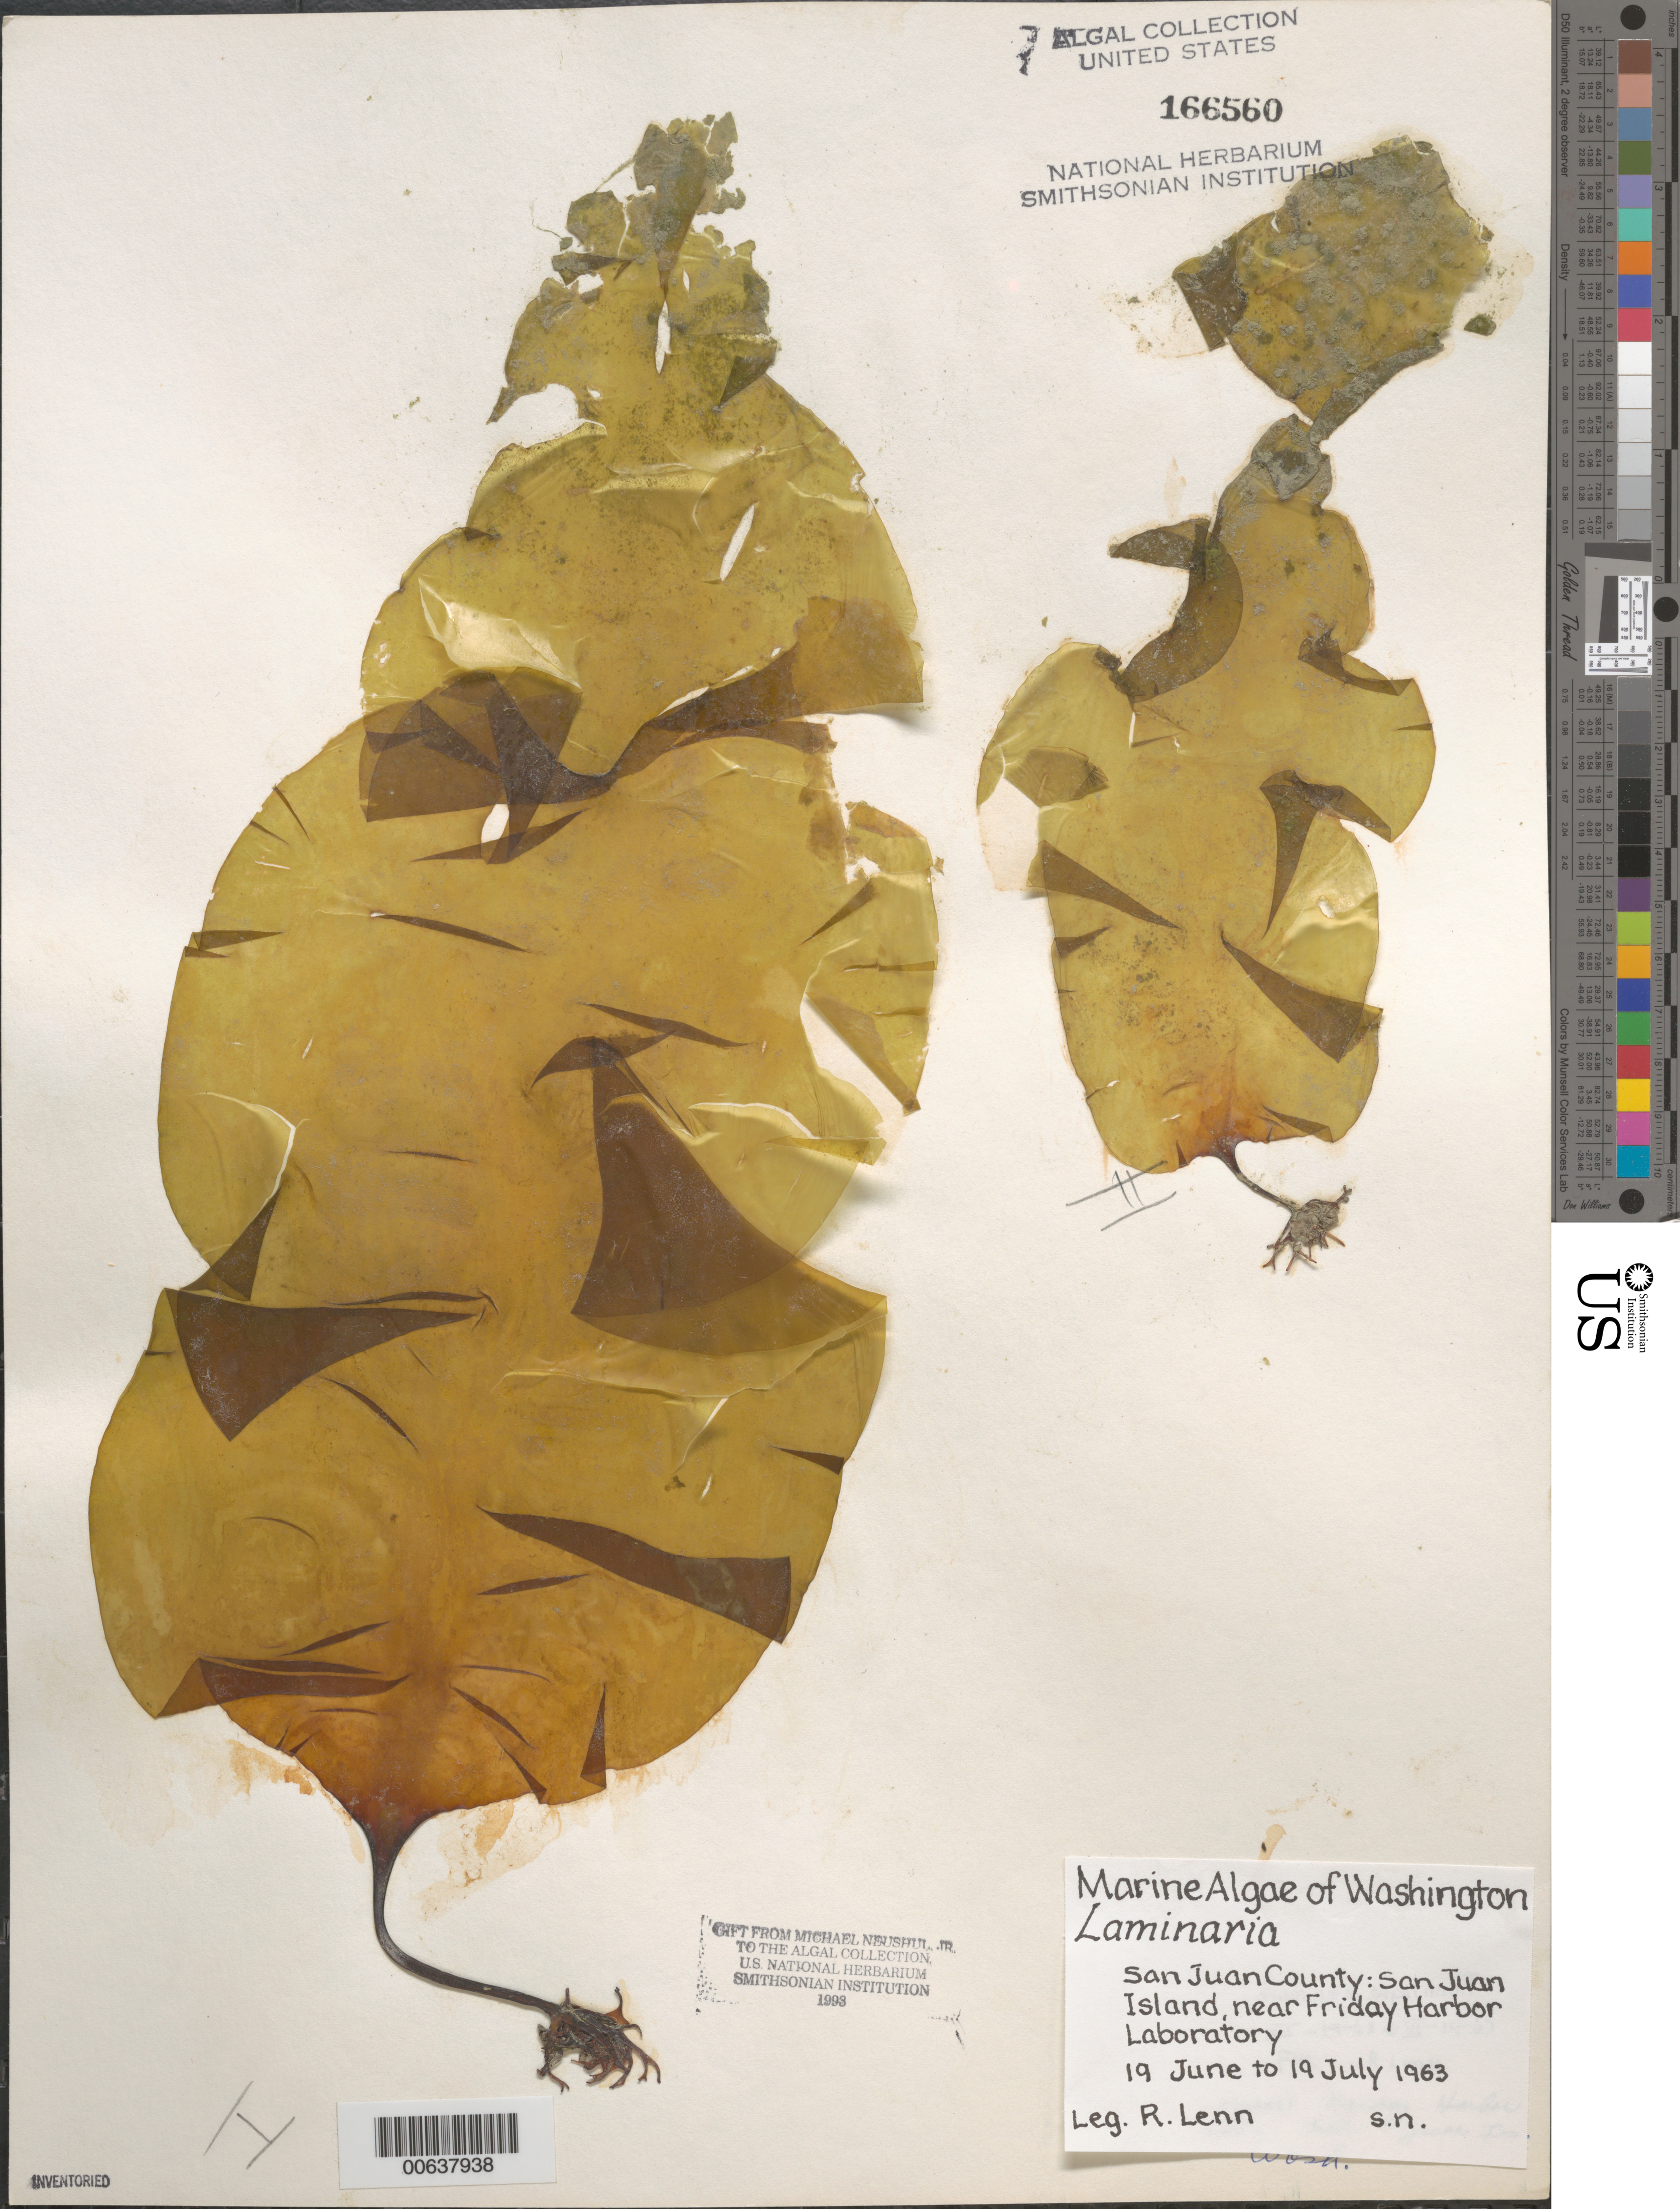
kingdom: Chromista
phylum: Ochrophyta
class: Phaeophyceae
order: Laminariales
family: Laminariaceae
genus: Laminaria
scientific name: Laminaria sp.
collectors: R. Lenn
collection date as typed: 19 Jun 1963 to 19 Jul 1963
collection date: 1963-06-19/1963-07-19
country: United States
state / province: Washington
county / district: San Juan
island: San Juan Island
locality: Near Friday Harbor Laboratory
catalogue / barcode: US 166560